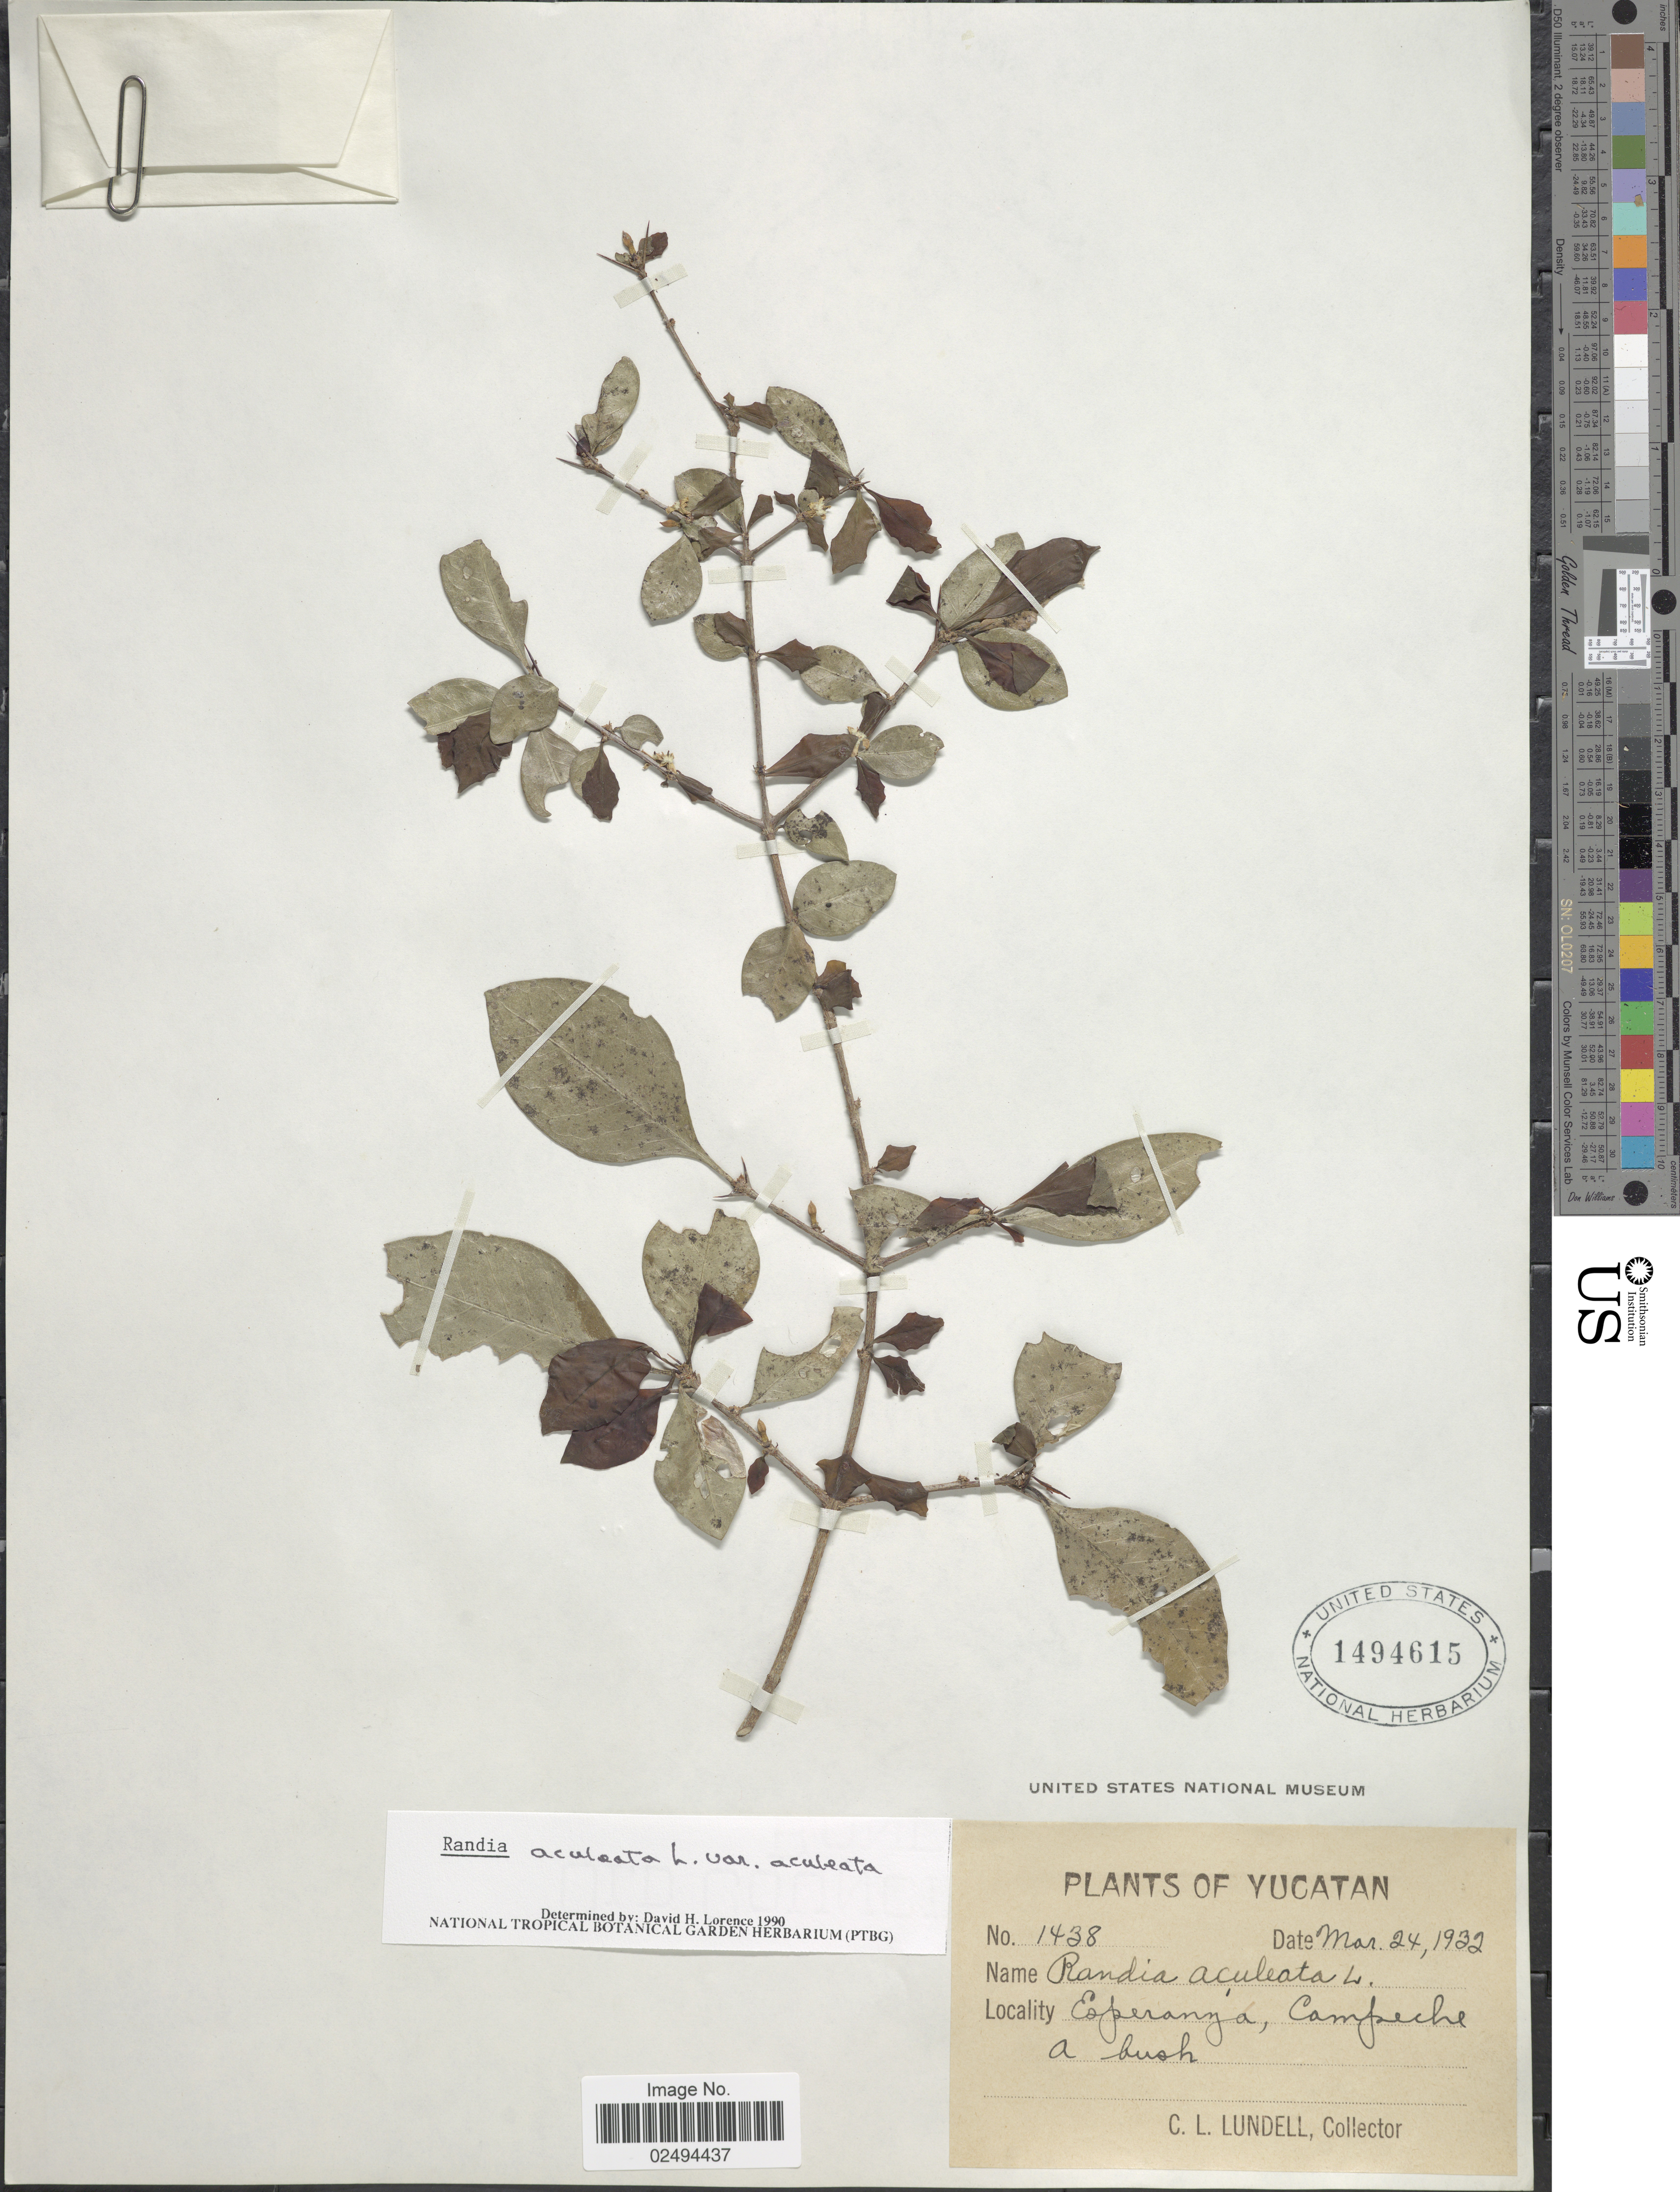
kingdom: Plantae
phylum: Tracheophyta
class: Magnoliopsida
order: Gentianales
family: Rubiaceae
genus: Randia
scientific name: Randia aculeata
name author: L.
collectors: C. L. Lundell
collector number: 1438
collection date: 1932-03-24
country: Mexico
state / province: Yucatán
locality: Yucatan. Esperanza, Campeche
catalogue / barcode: US 1494615